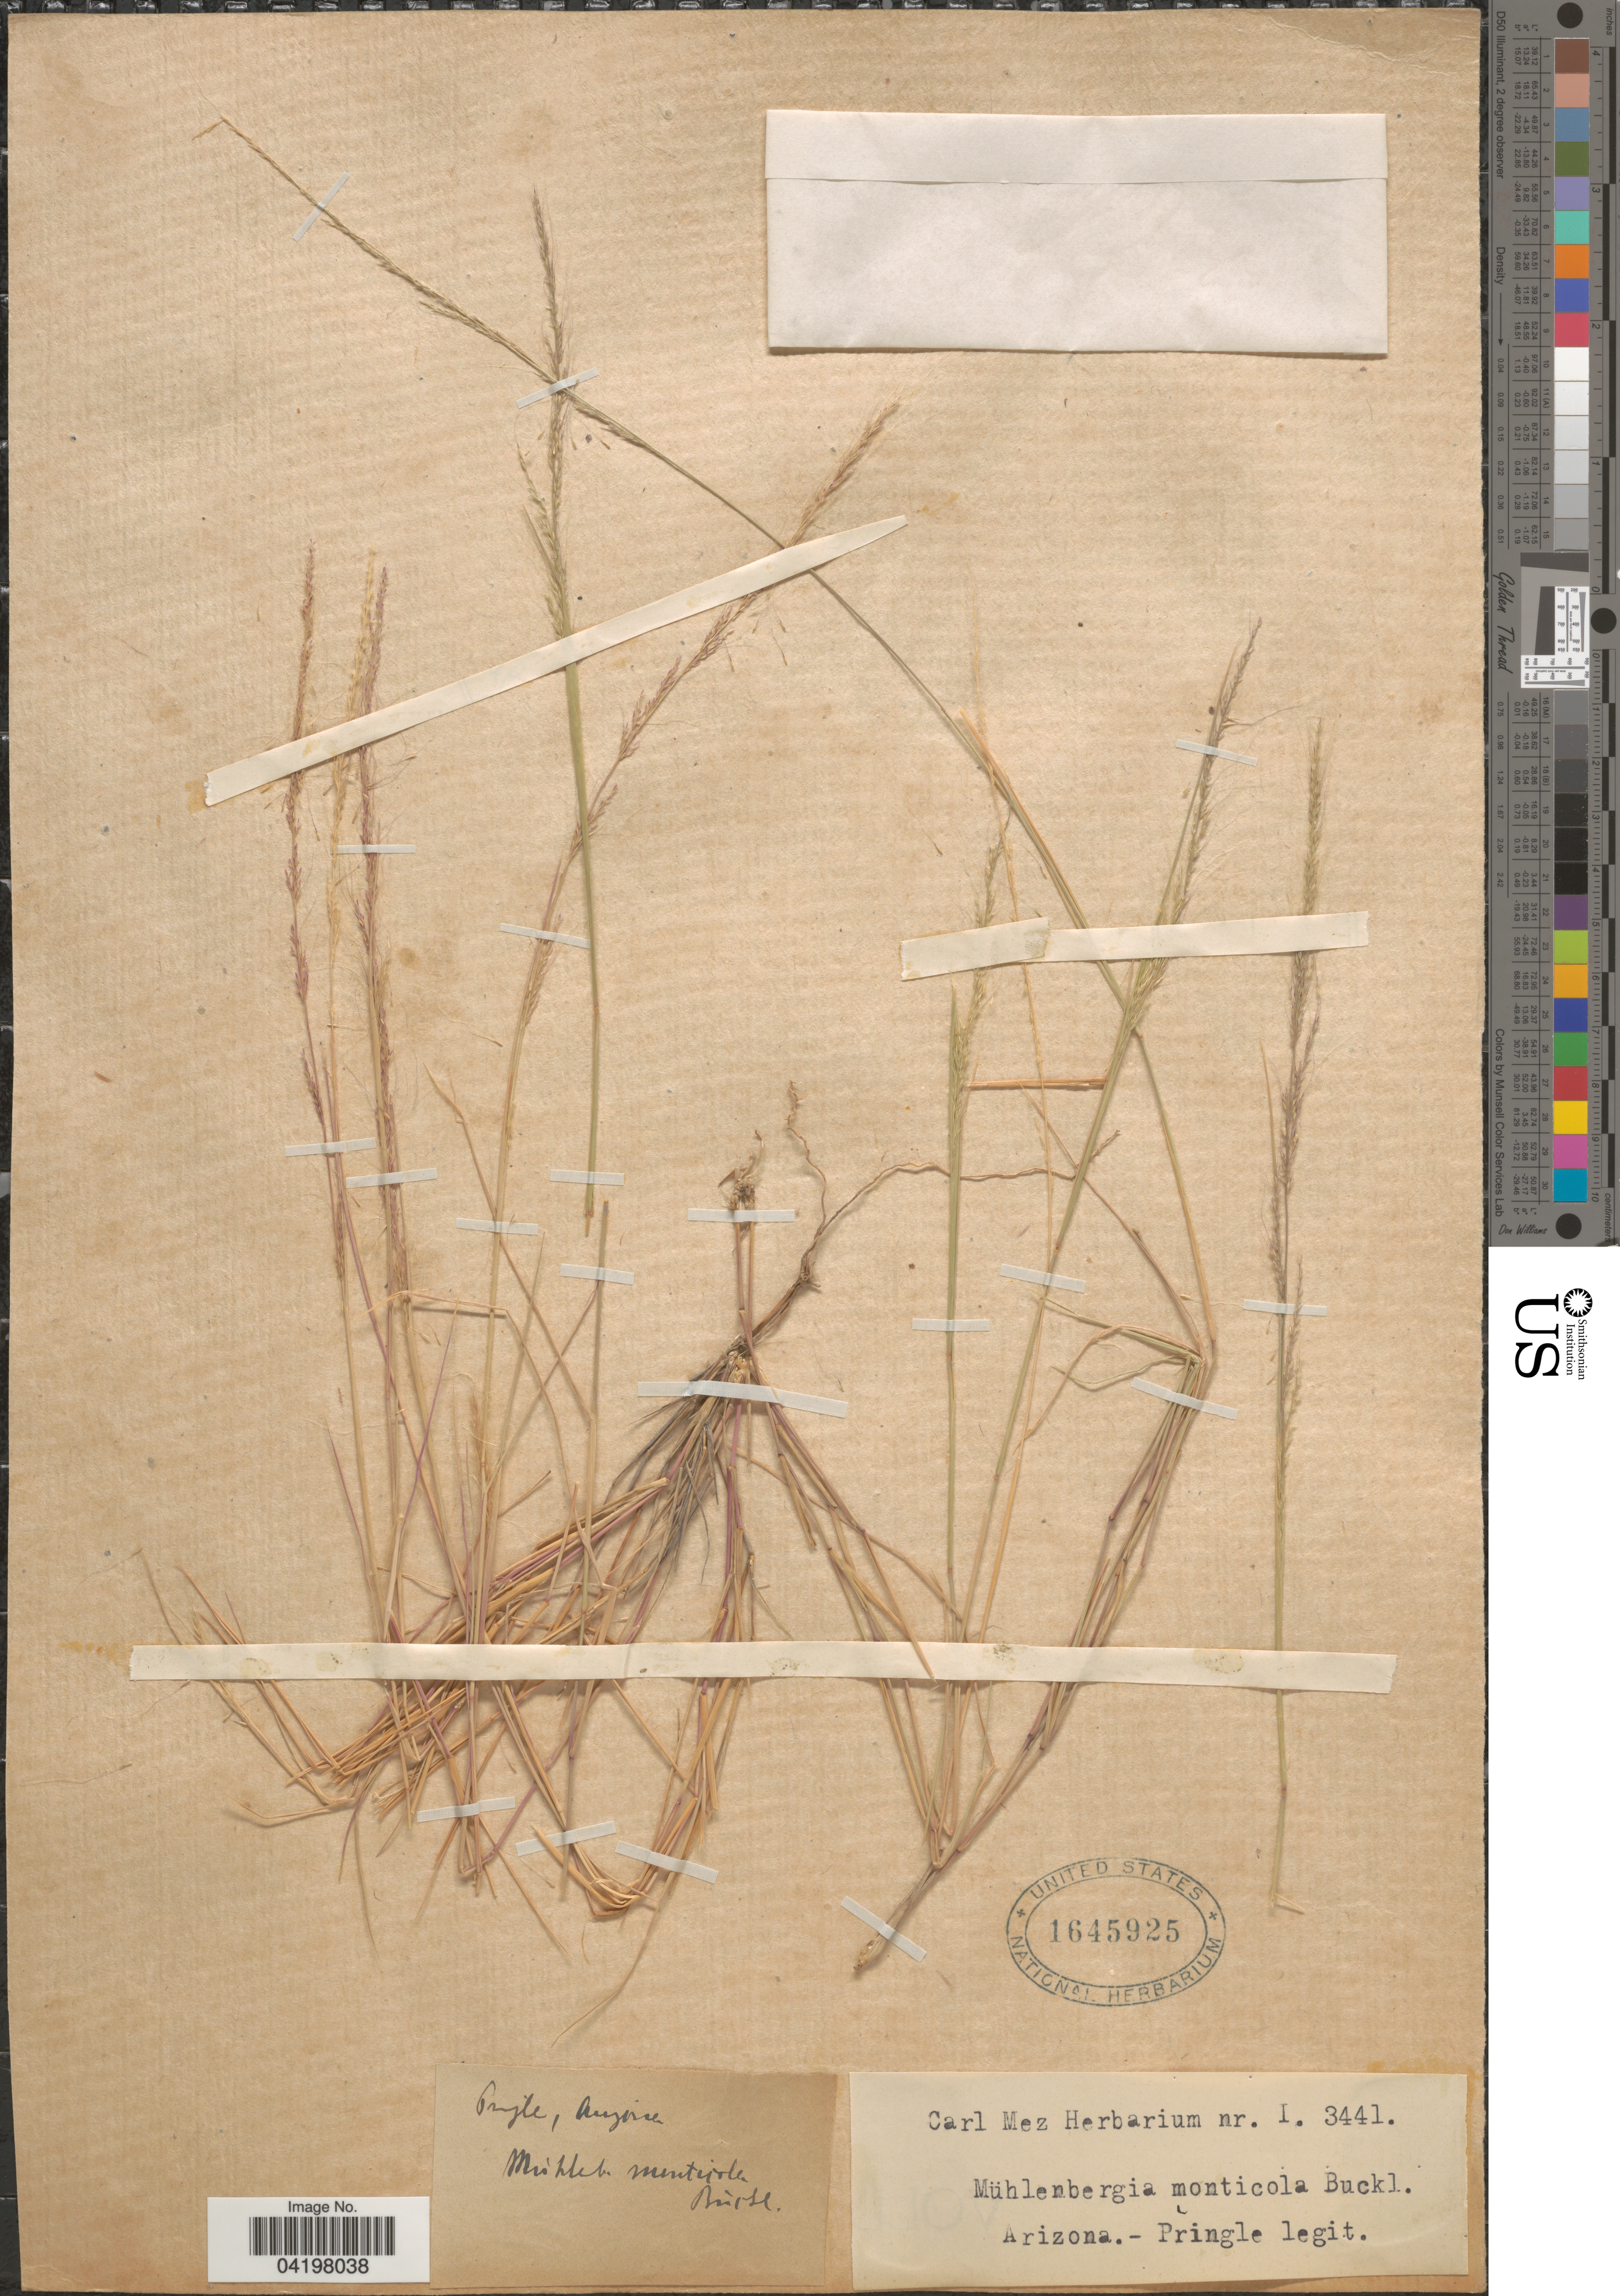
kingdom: Plantae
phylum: Tracheophyta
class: Liliopsida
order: Poales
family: Poaceae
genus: Muhlenbergia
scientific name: Muhlenbergia tenuifolia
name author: (Kunth) Kunth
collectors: -- Pringle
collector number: I.3441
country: United States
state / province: Arizona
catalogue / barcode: US 1645925